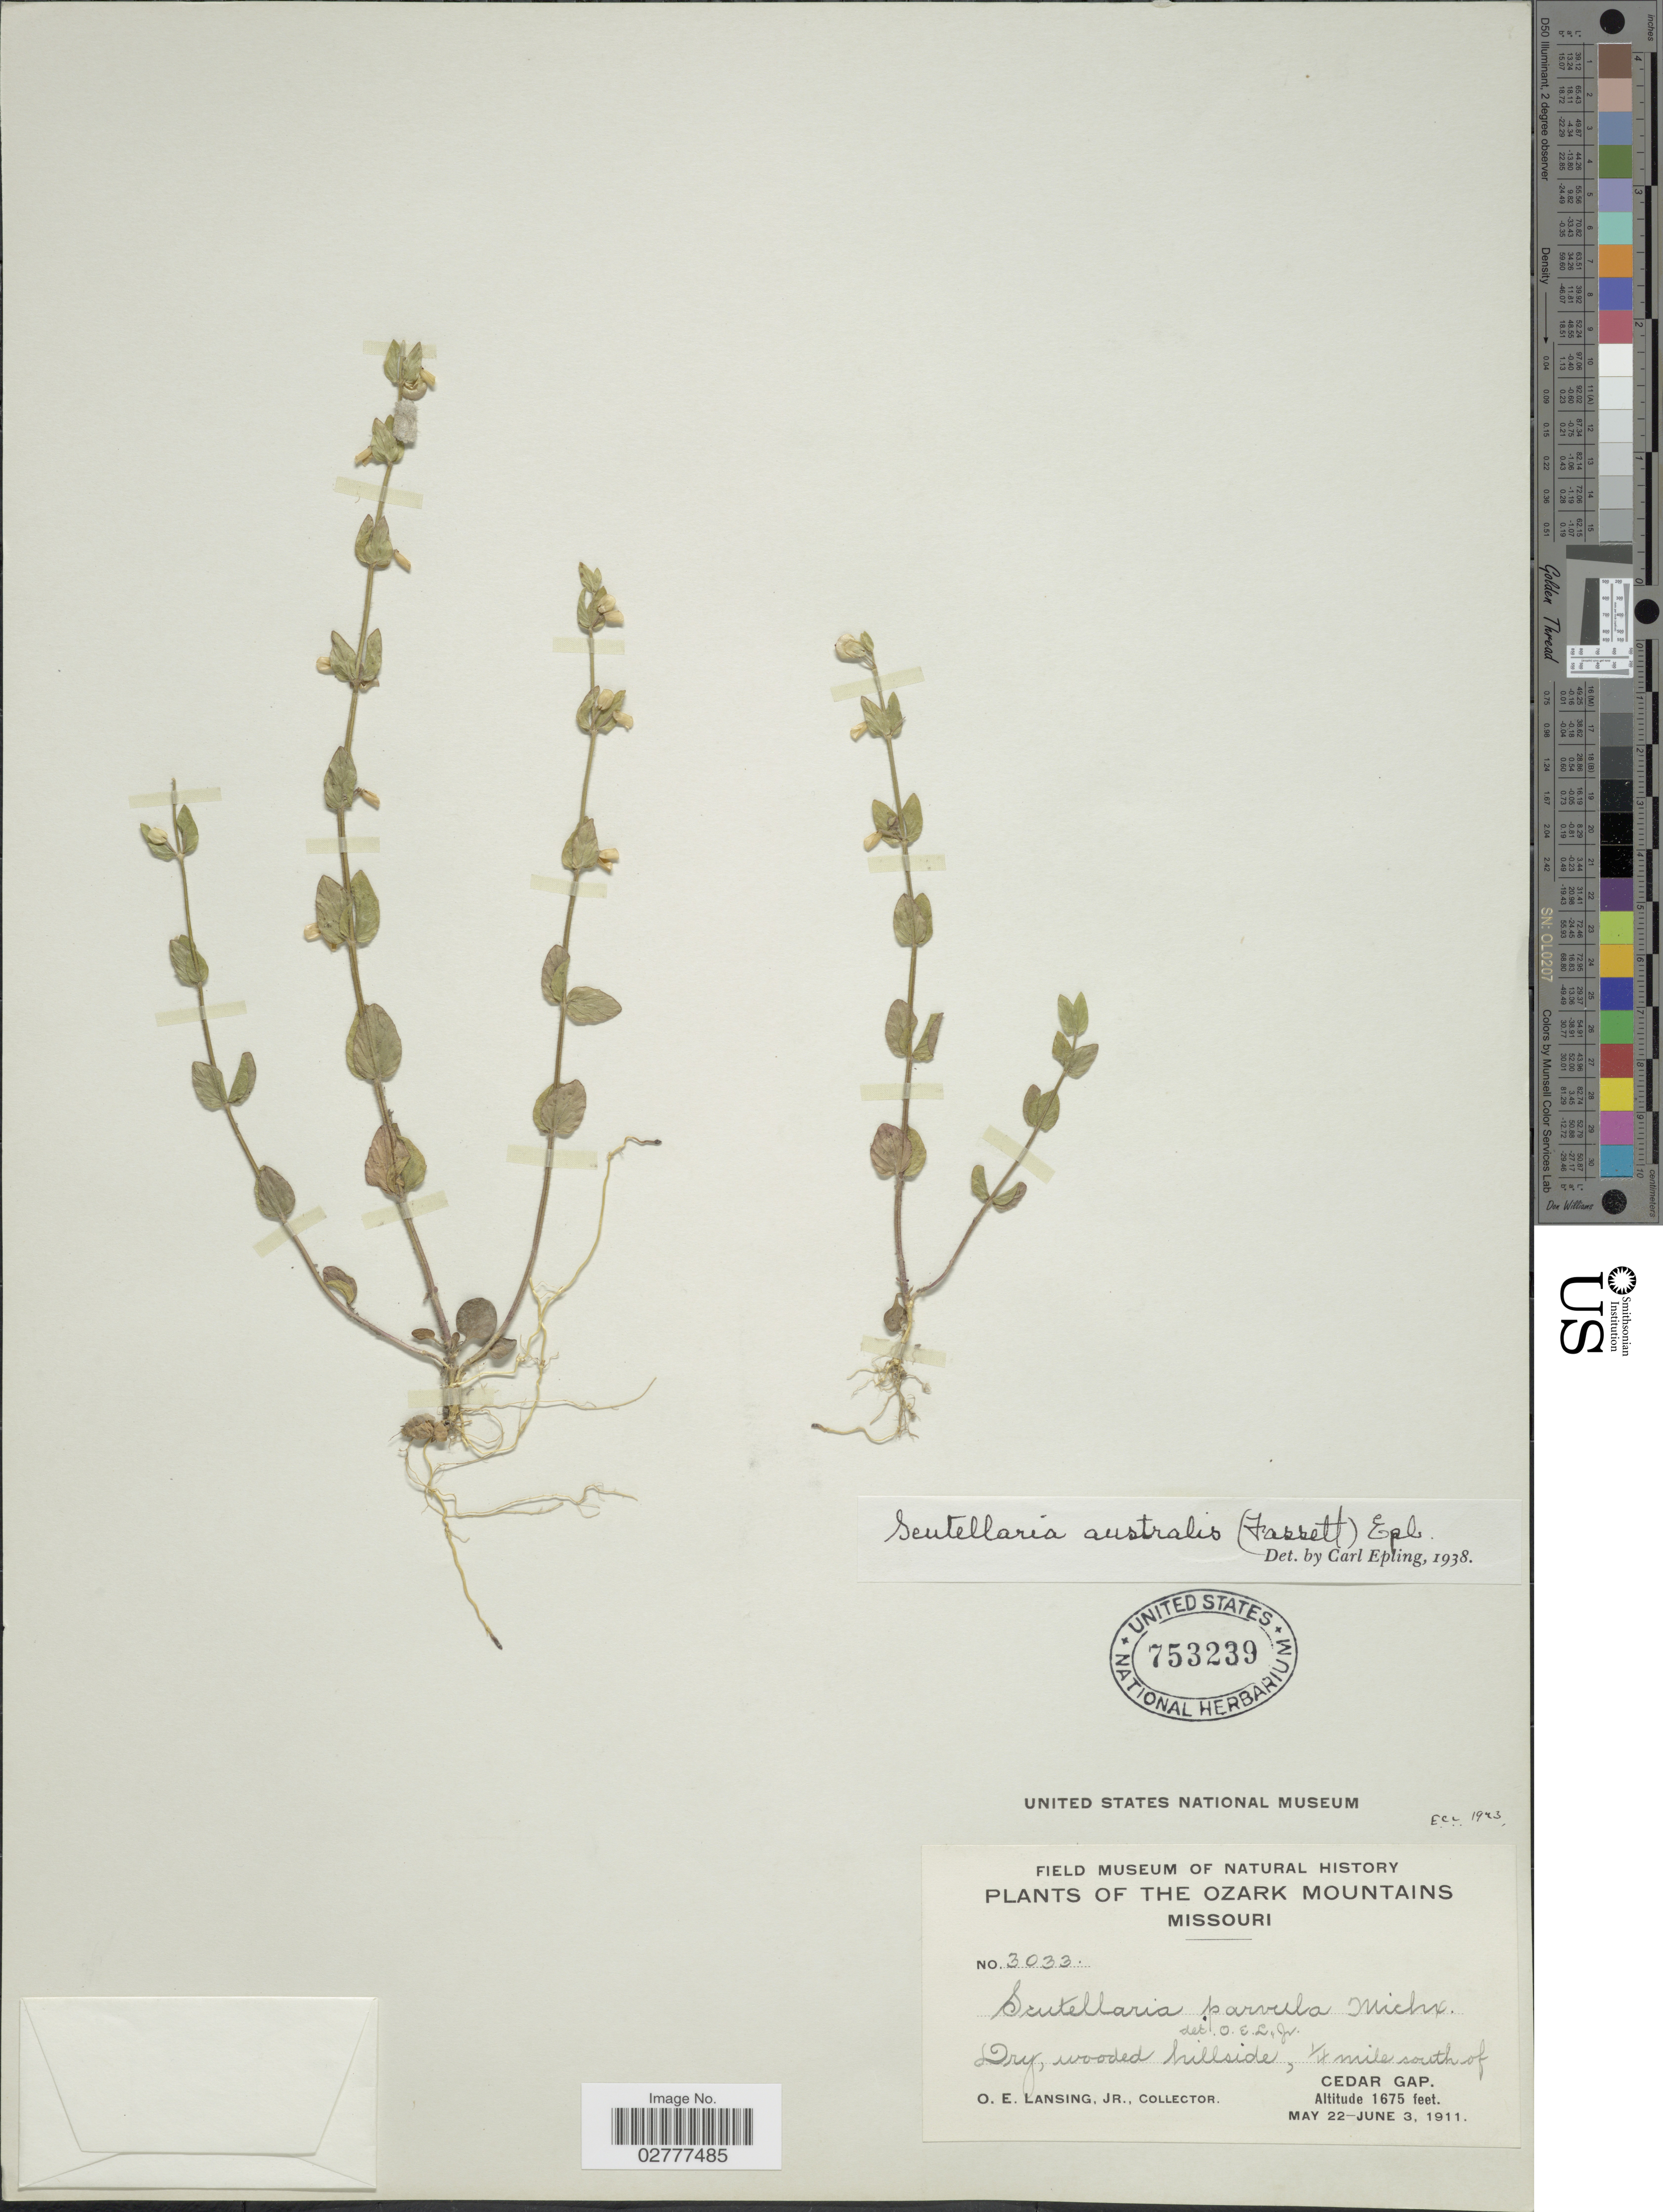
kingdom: Plantae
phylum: Tracheophyta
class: Magnoliopsida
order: Lamiales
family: Lamiaceae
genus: Scutellaria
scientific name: Scutellaria australis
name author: (Fassett) Epling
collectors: O. Lansing Jr.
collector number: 3033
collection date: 1911-05-22/1911-06-03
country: United States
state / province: Missouri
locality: Ozark Mountains, 1/4 mile south of Cedar Gap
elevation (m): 511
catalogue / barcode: US 753239